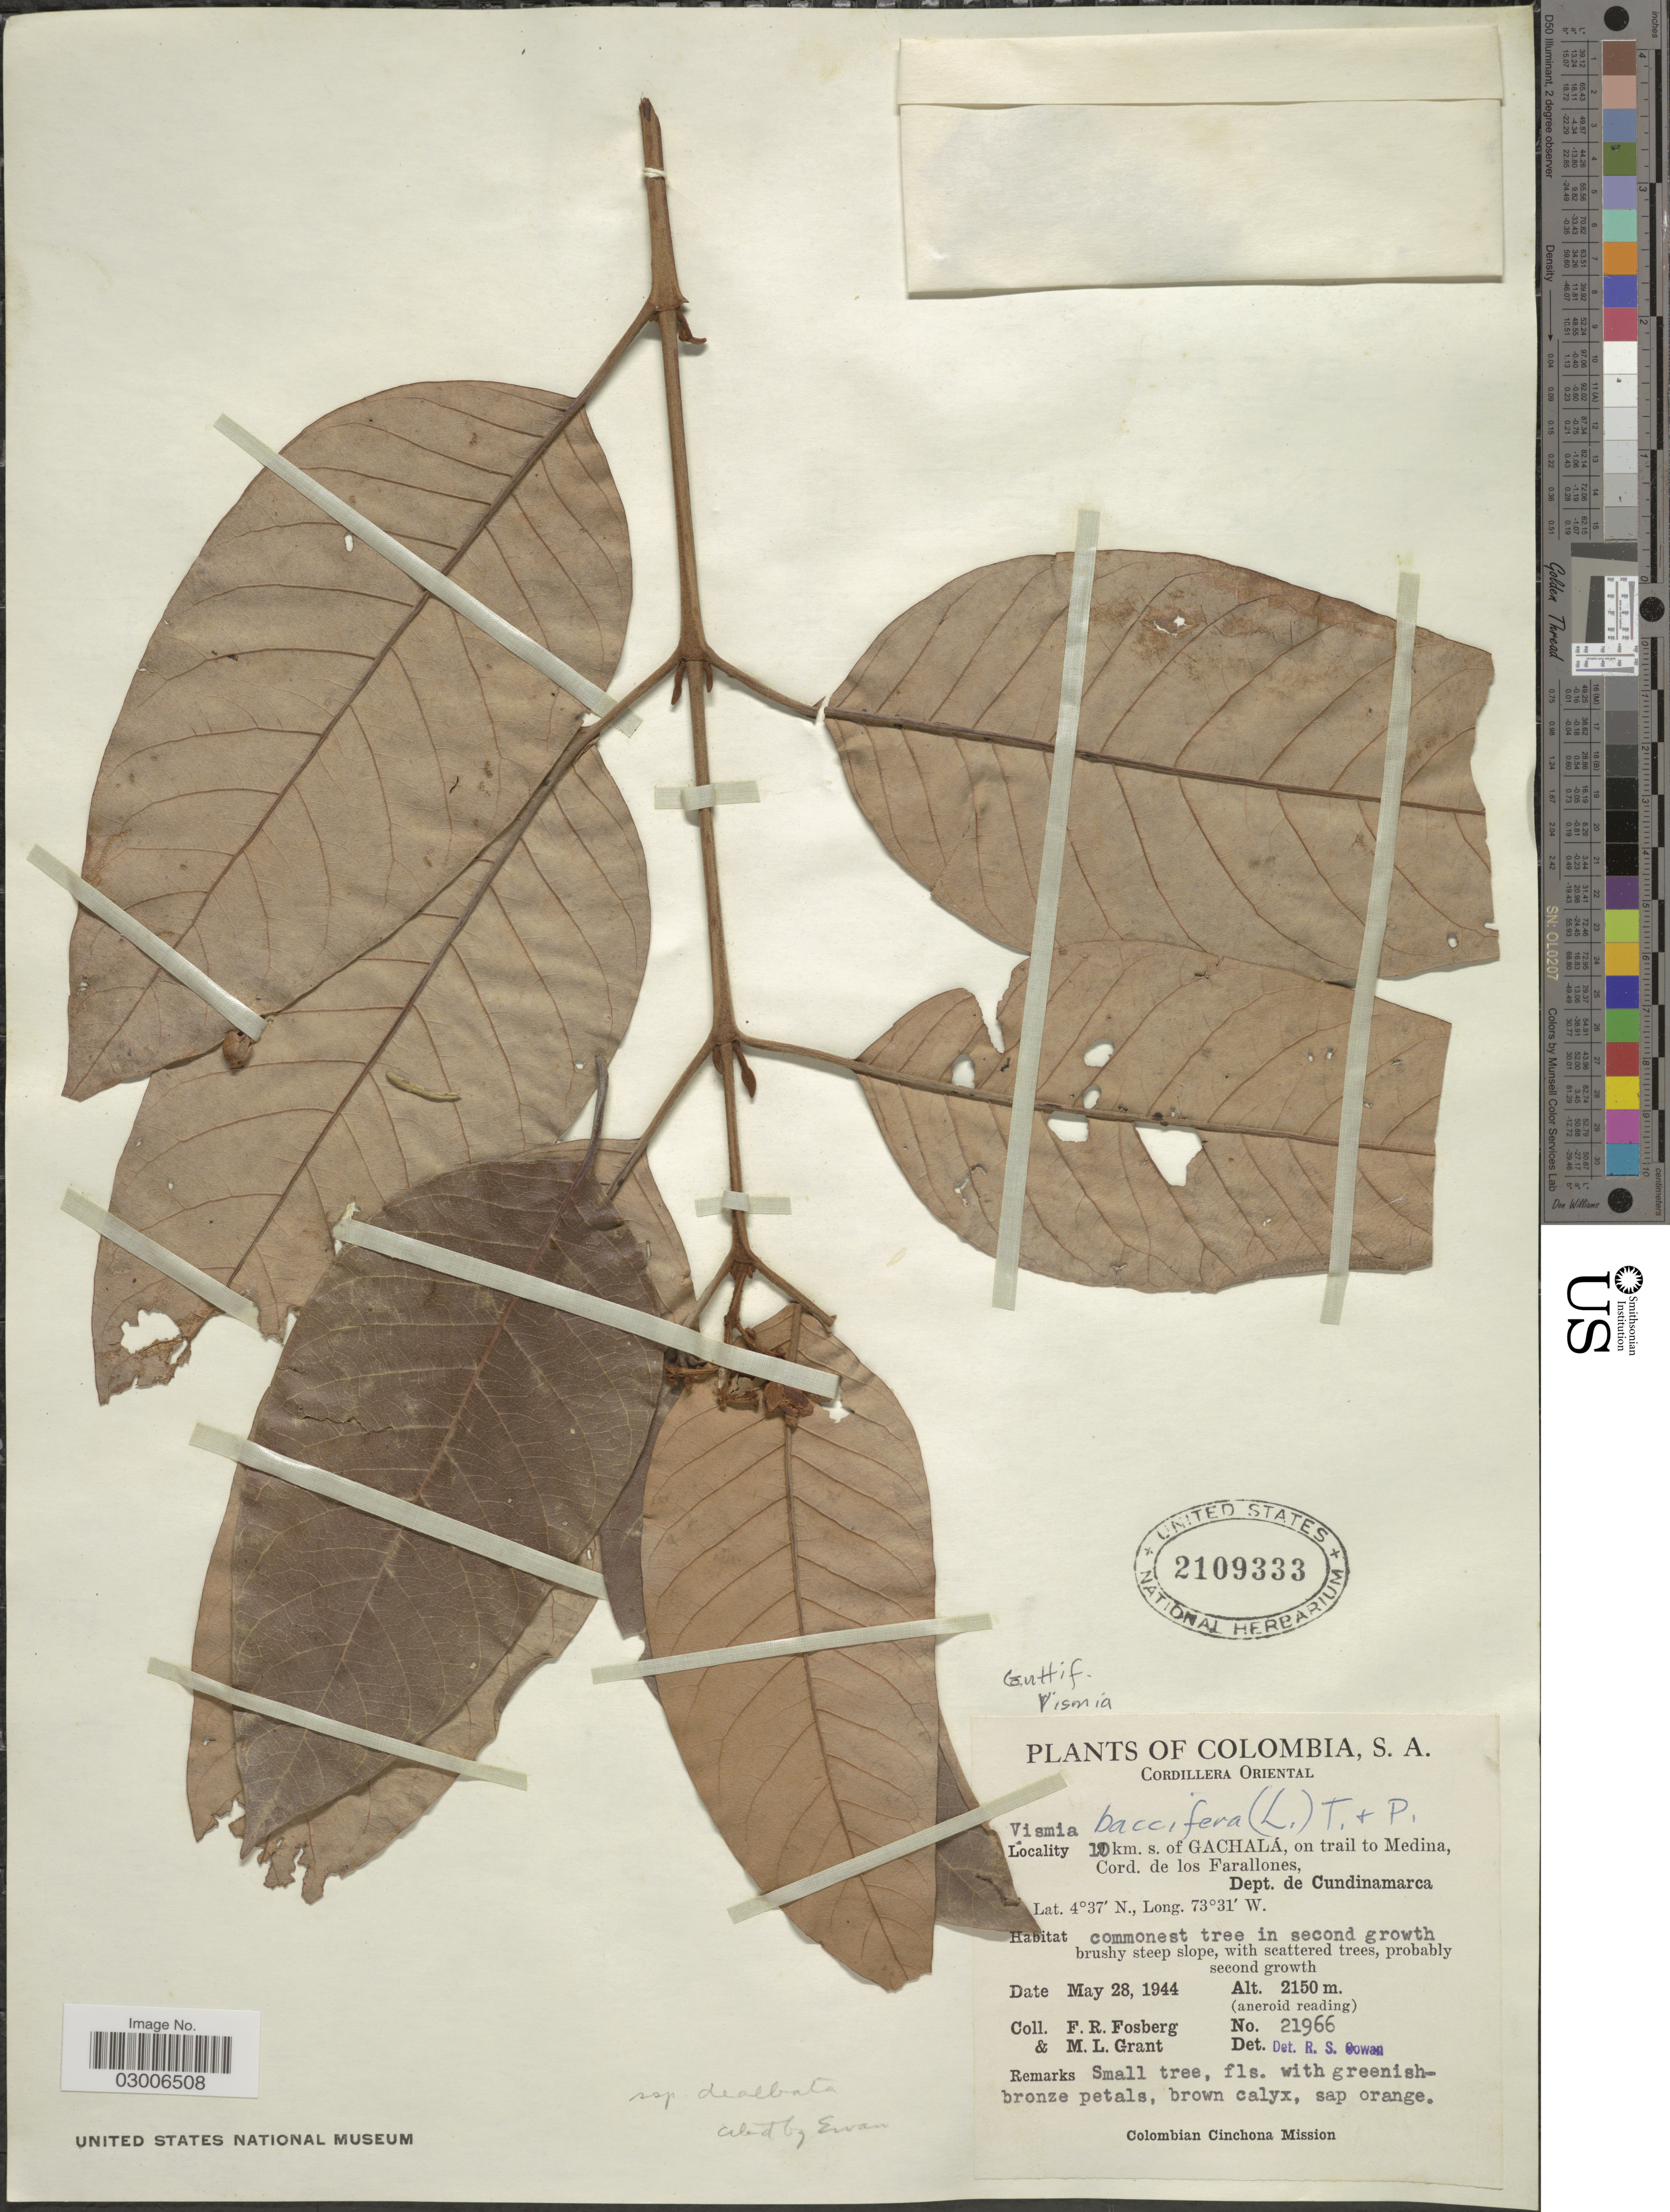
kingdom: Plantae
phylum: Tracheophyta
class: Magnoliopsida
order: Malpighiales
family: Hypericaceae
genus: Vismia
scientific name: Vismia baccifera subsp. dealbata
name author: (Kunth) Ewan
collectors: F. R. Fosberg & M. L. Grant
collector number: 21966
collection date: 1944-05-28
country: Colombia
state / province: Cundinamarca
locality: Cordillera Oriental, 10 km. s. of Gachalá, on trail to Medina, Cord. de los Farallones, Dept. de Cundinamarca.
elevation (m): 2150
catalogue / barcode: US 2109333